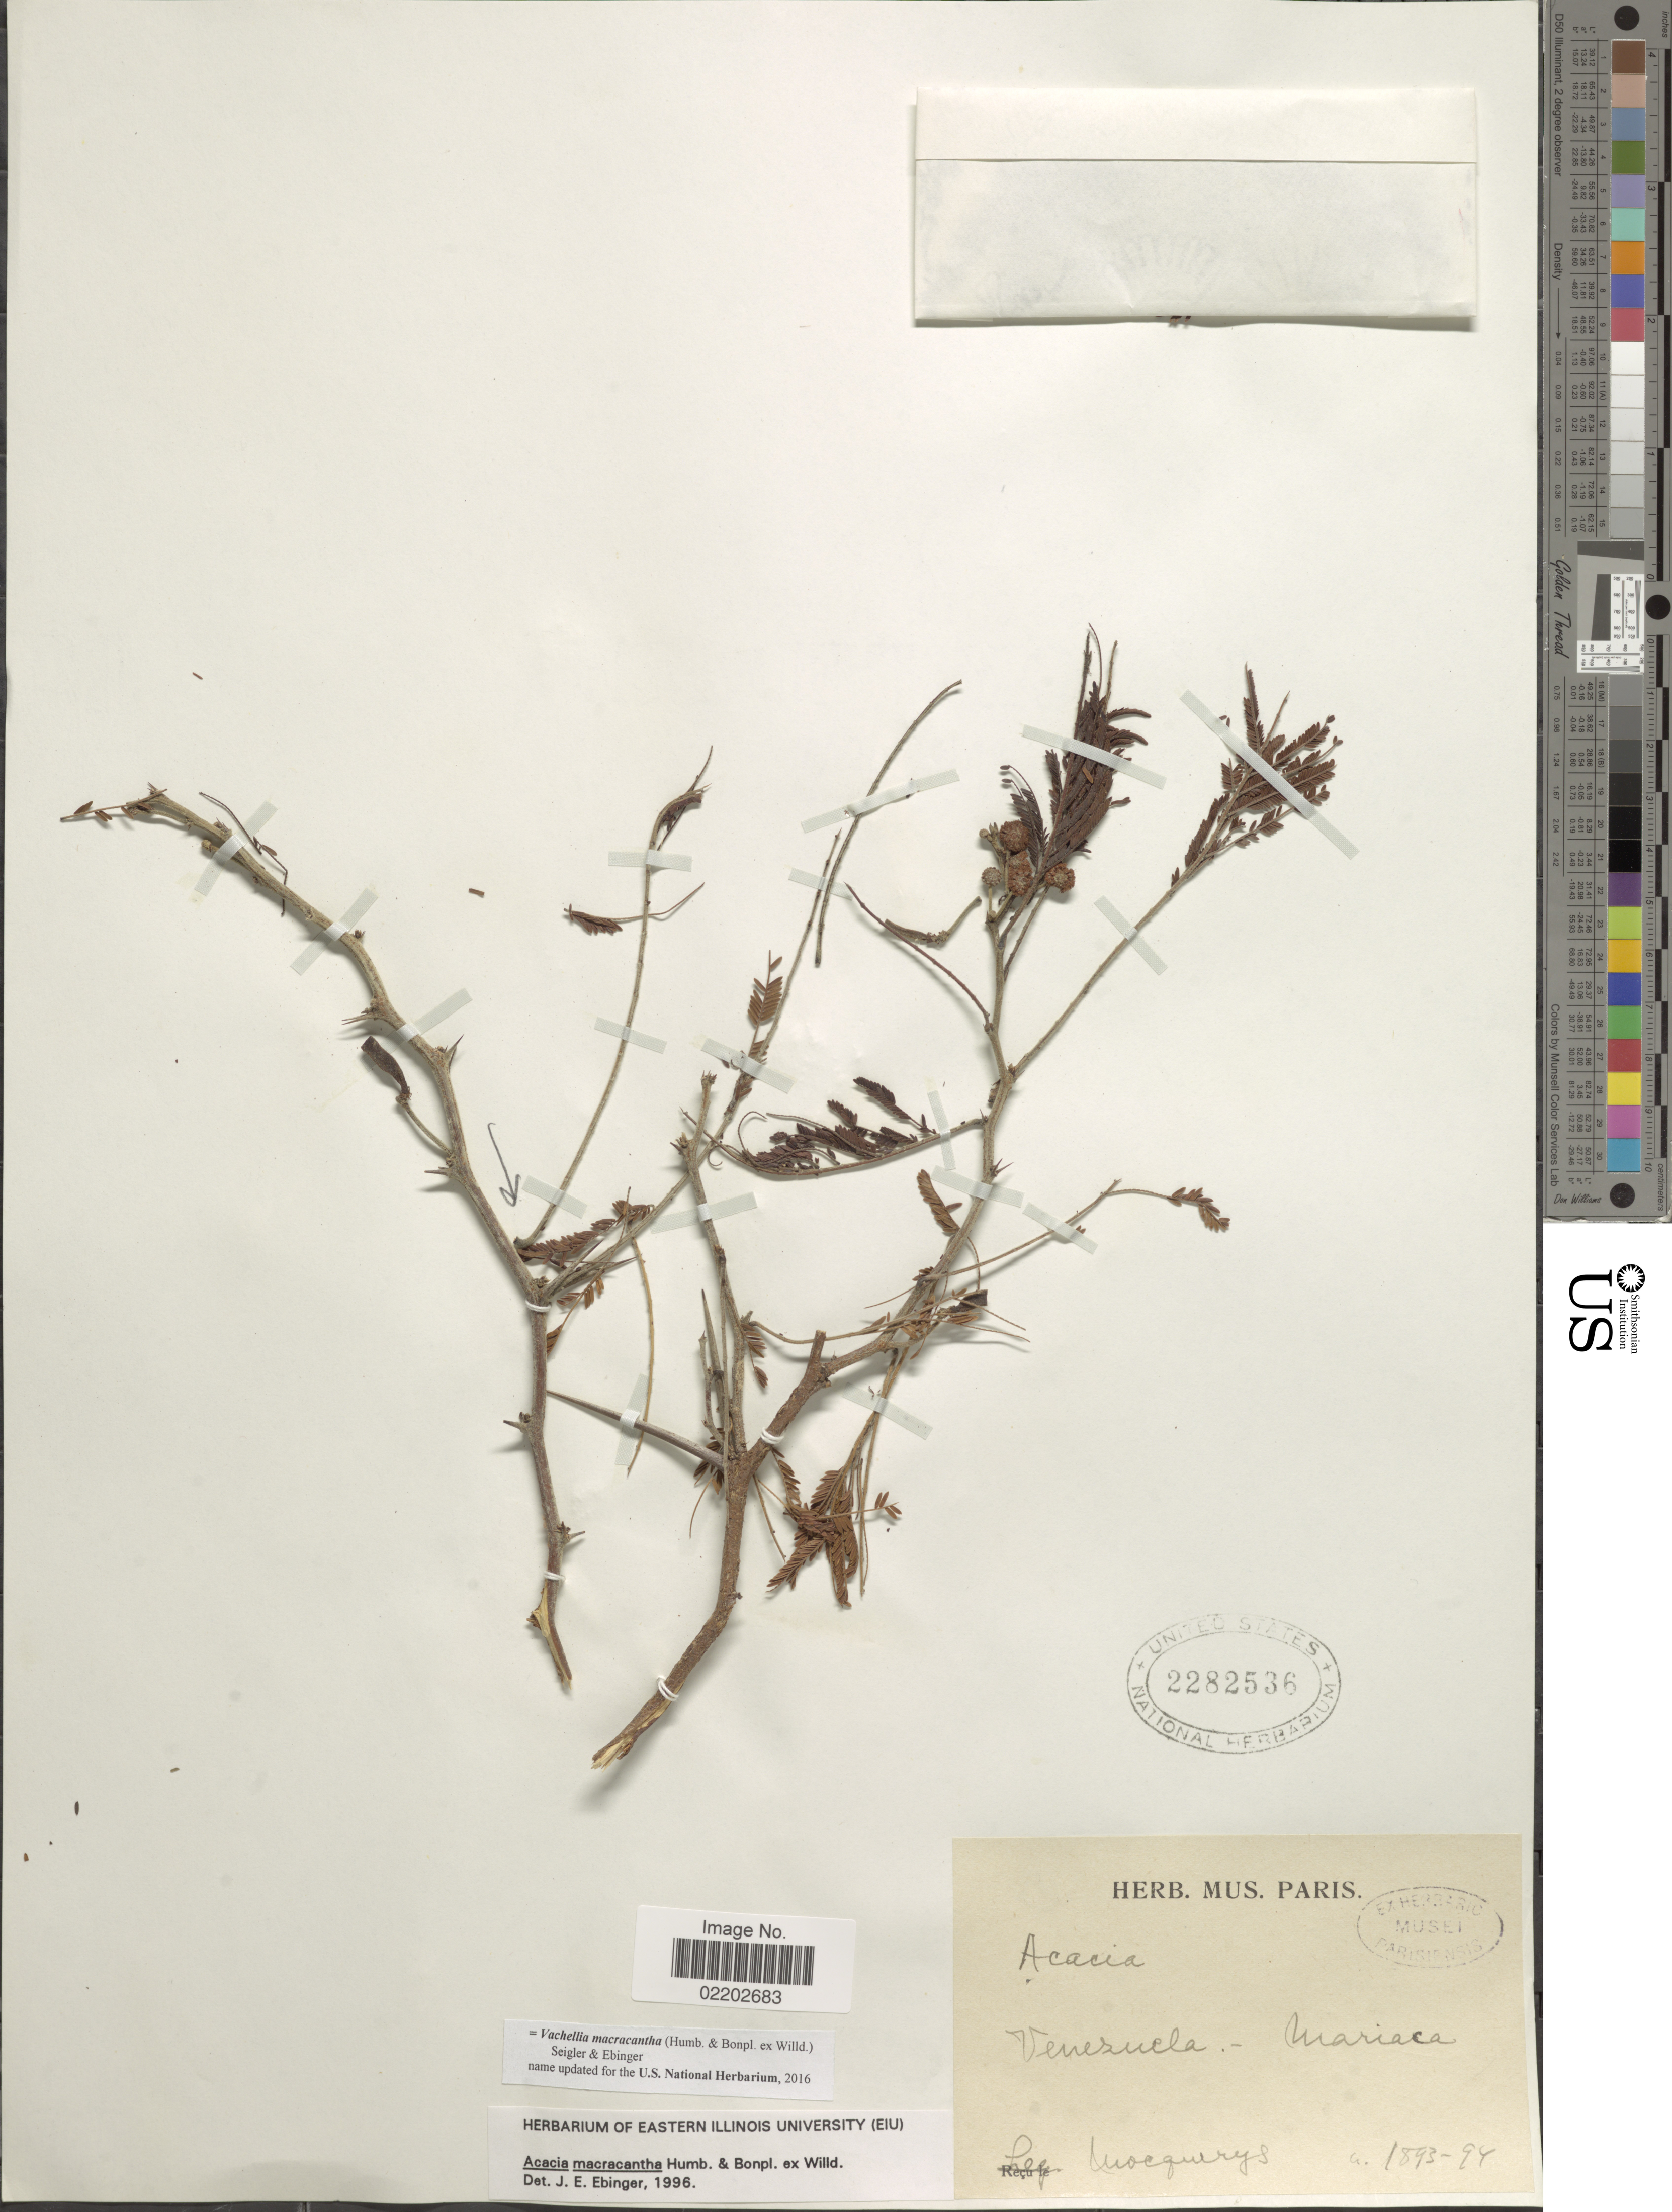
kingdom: Plantae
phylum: Tracheophyta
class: Magnoliopsida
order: Fabales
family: Fabaceae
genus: Vachellia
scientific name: Vachellia macracantha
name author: (Humb. & Bonpl. ex Willd.) Seigler & Ebinger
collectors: A. Mocquerys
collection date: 1893/1894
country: Venezuela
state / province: Carabobo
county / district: Diego Ibarra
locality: Mariara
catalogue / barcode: US 2282536